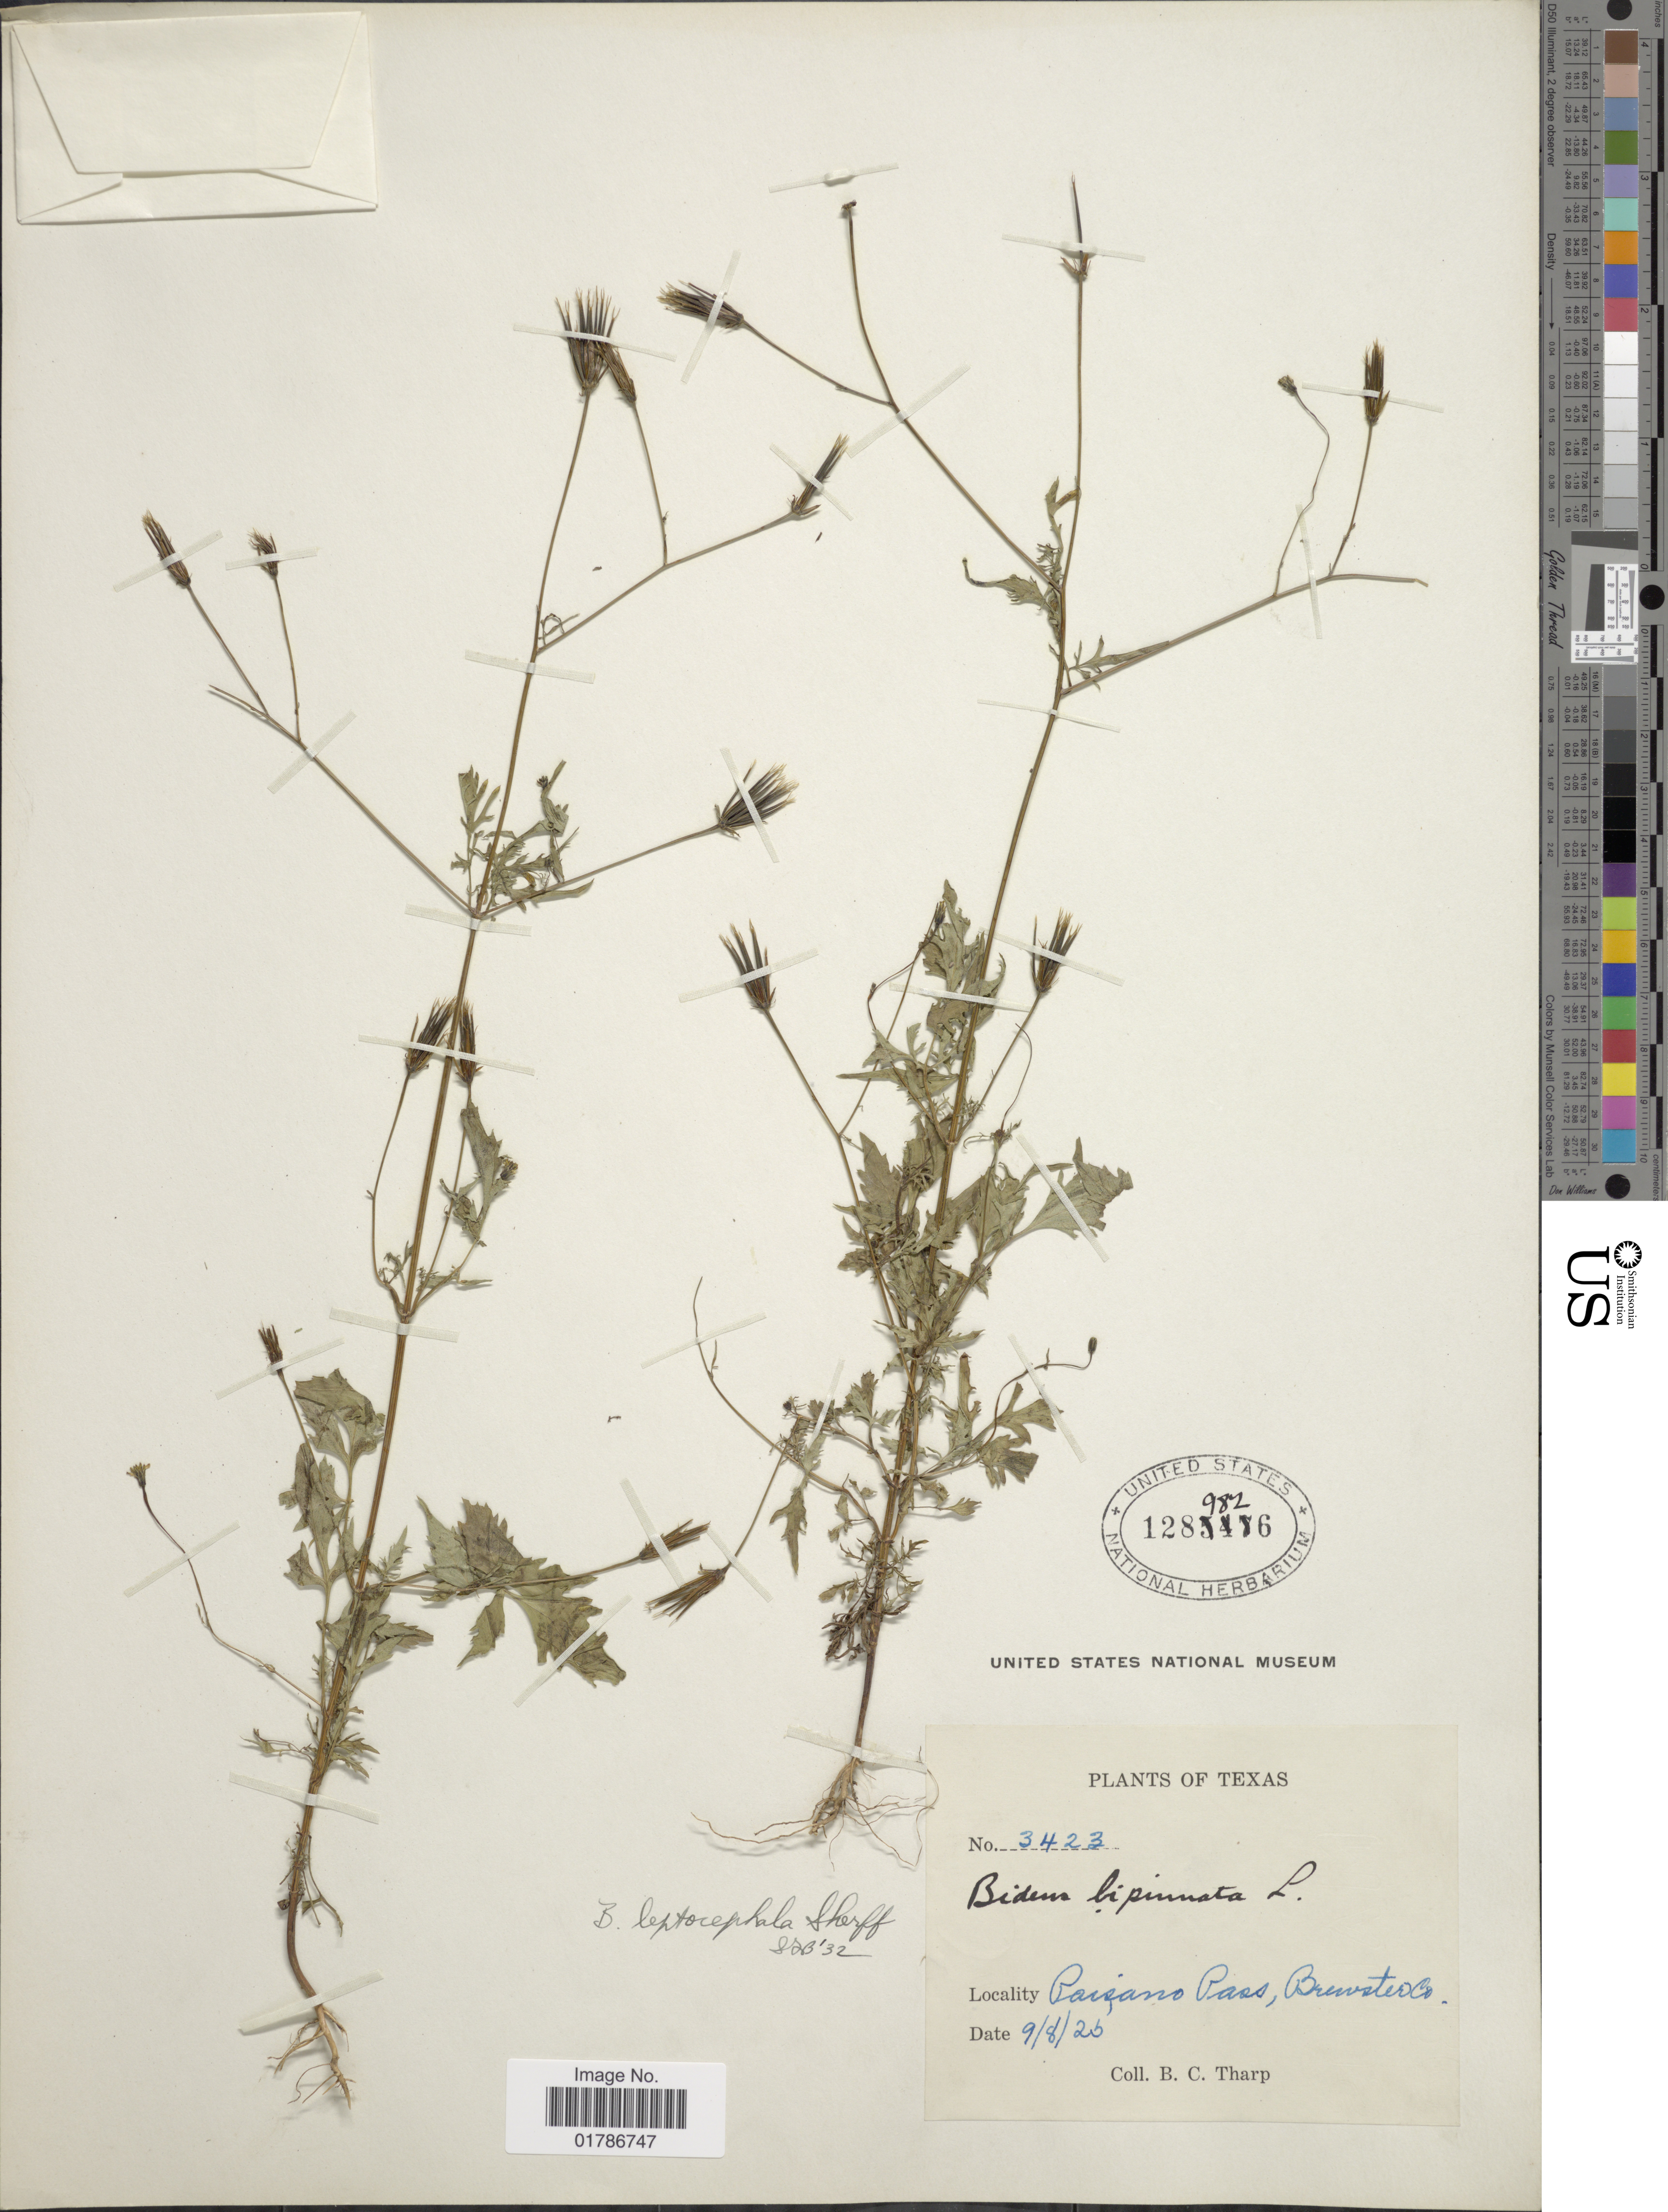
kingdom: Plantae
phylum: Tracheophyta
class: Magnoliopsida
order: Asterales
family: Asteraceae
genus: Bidens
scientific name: Bidens leptocephala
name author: Sherff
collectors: B. C. Tharp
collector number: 3423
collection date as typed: Transcribed d/m/y: 8/9/25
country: United States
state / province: Texas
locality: Paisano Pass, Brewster Co.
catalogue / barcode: US 1289826